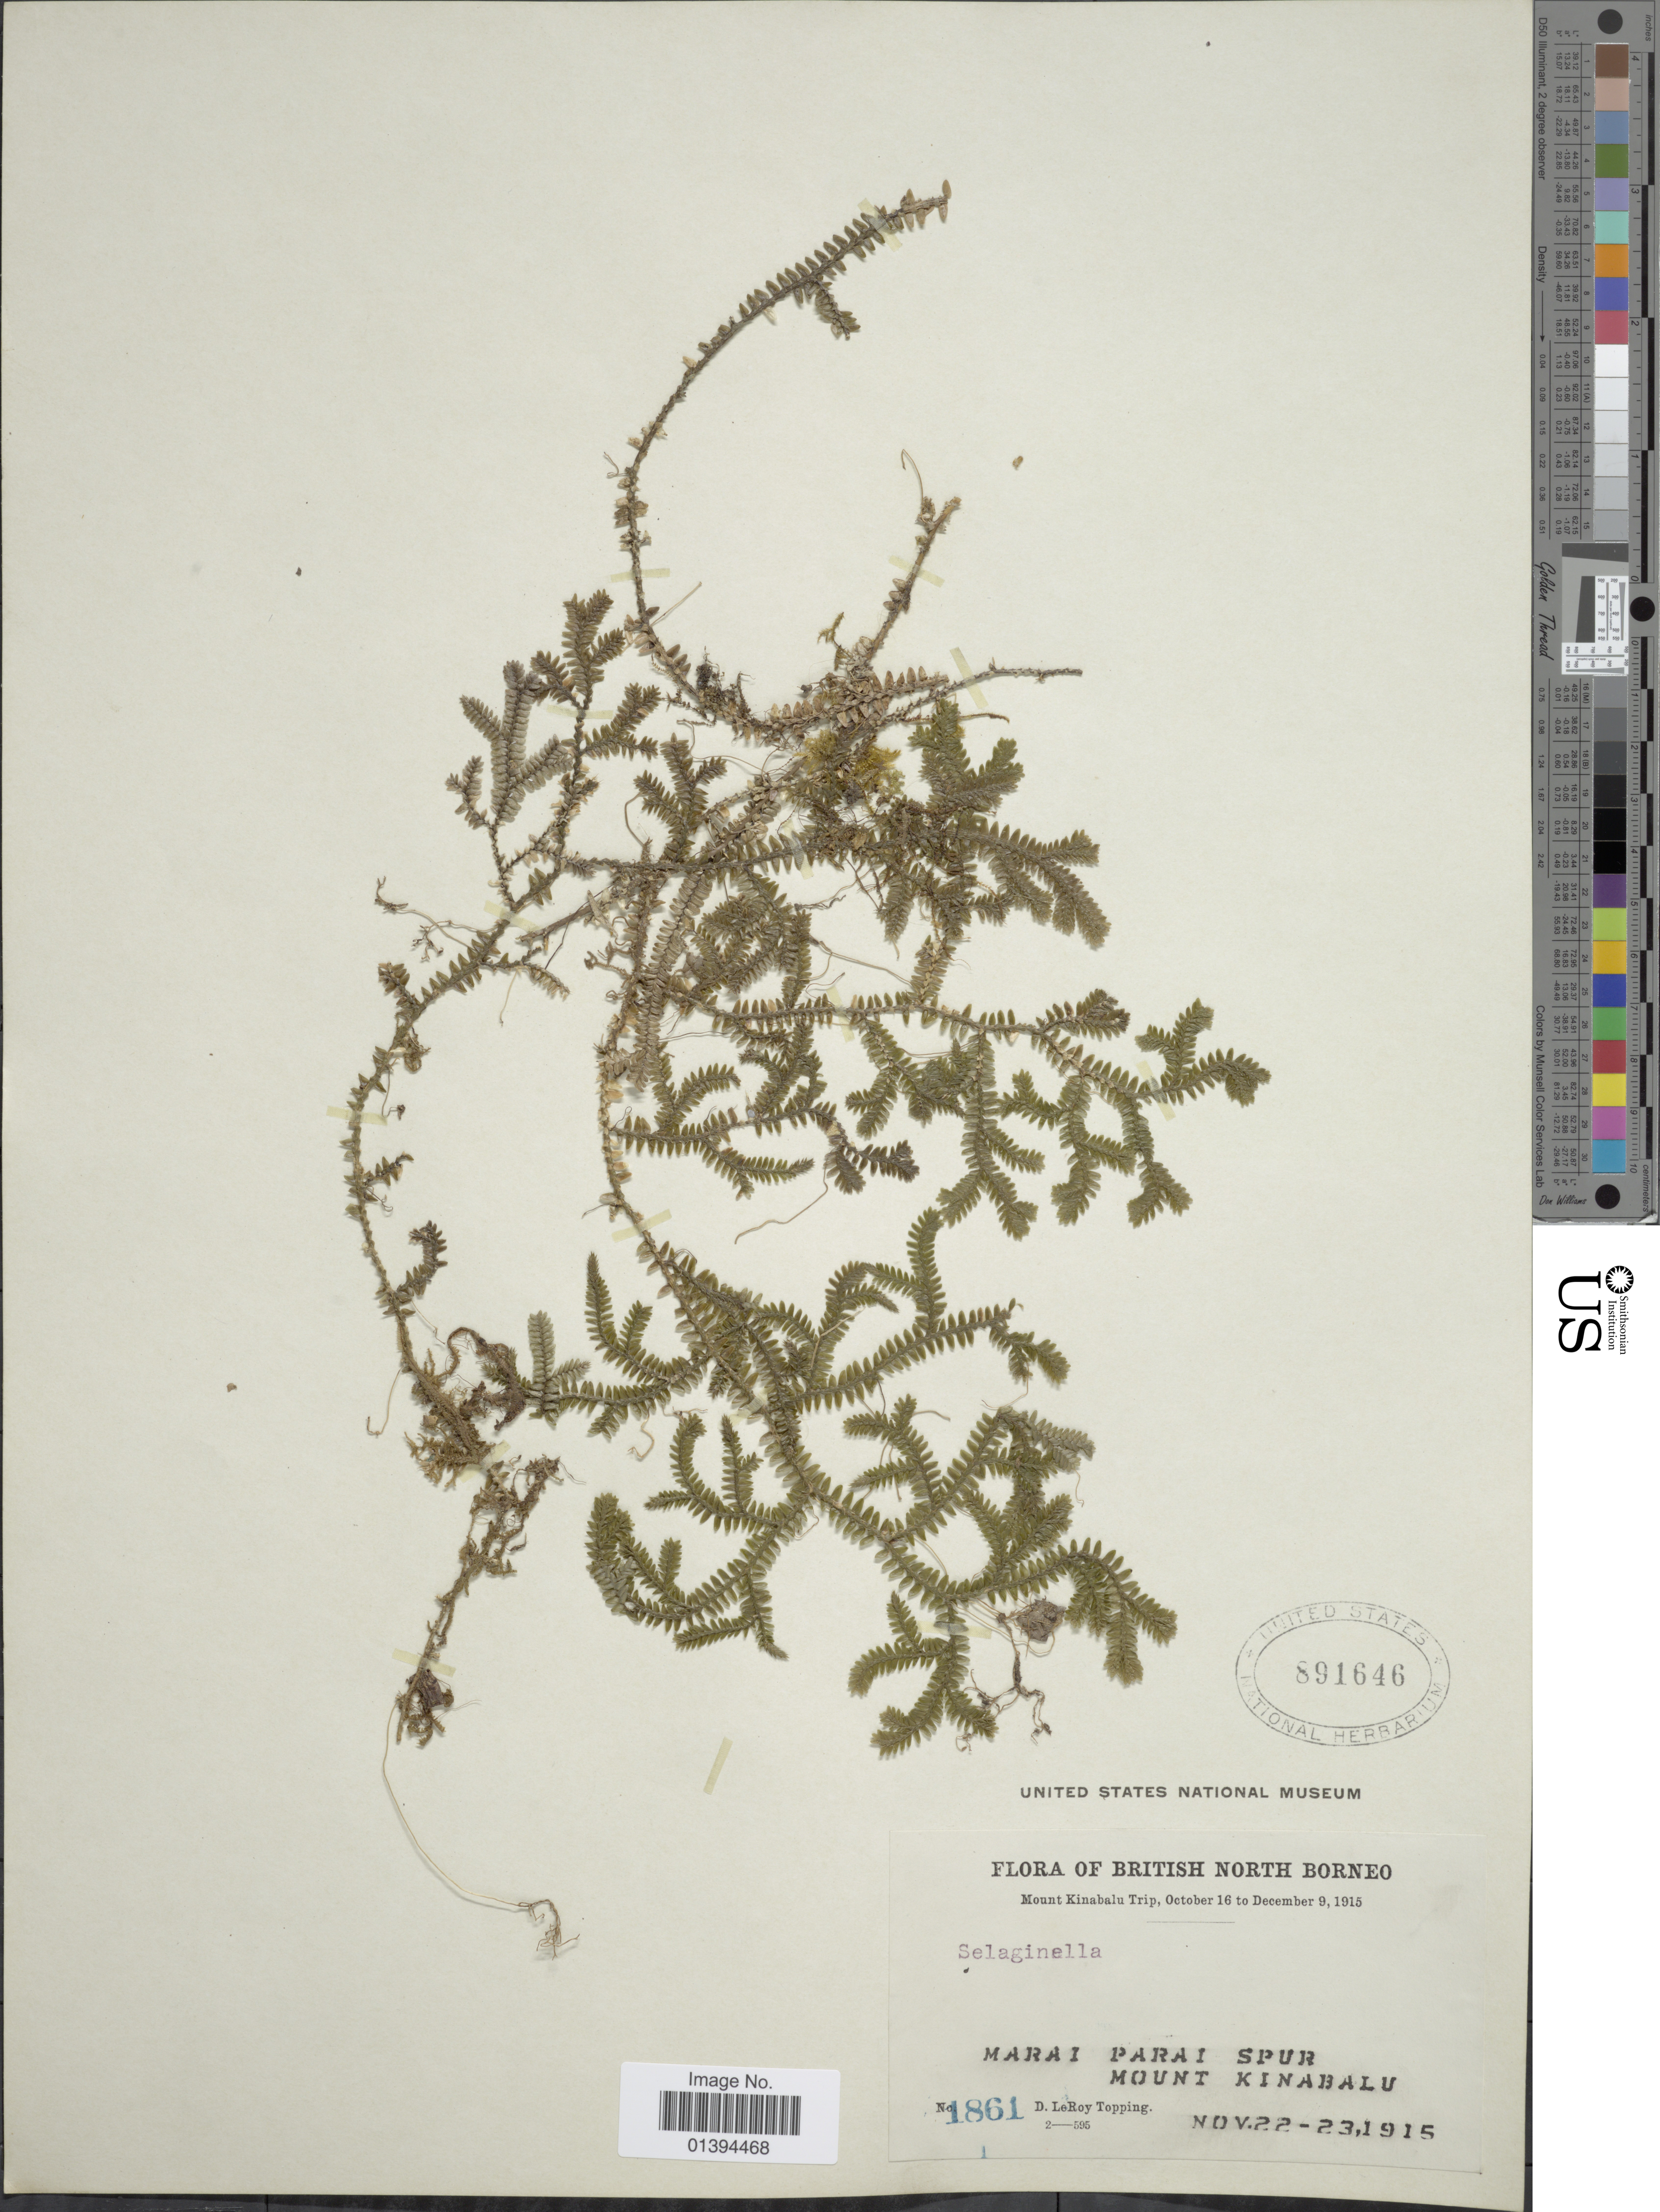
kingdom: Plantae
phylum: Tracheophyta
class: Lycopodiopsida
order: Selaginellales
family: Selaginellaceae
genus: Selaginella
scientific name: Selaginella sp.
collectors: D. L. Topping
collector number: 1861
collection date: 1915-11-22/1915-11-23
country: Malaysia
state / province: Sabah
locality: British North Borneo, Marai Parai Spur, Mount Kinabalu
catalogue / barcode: US 891646